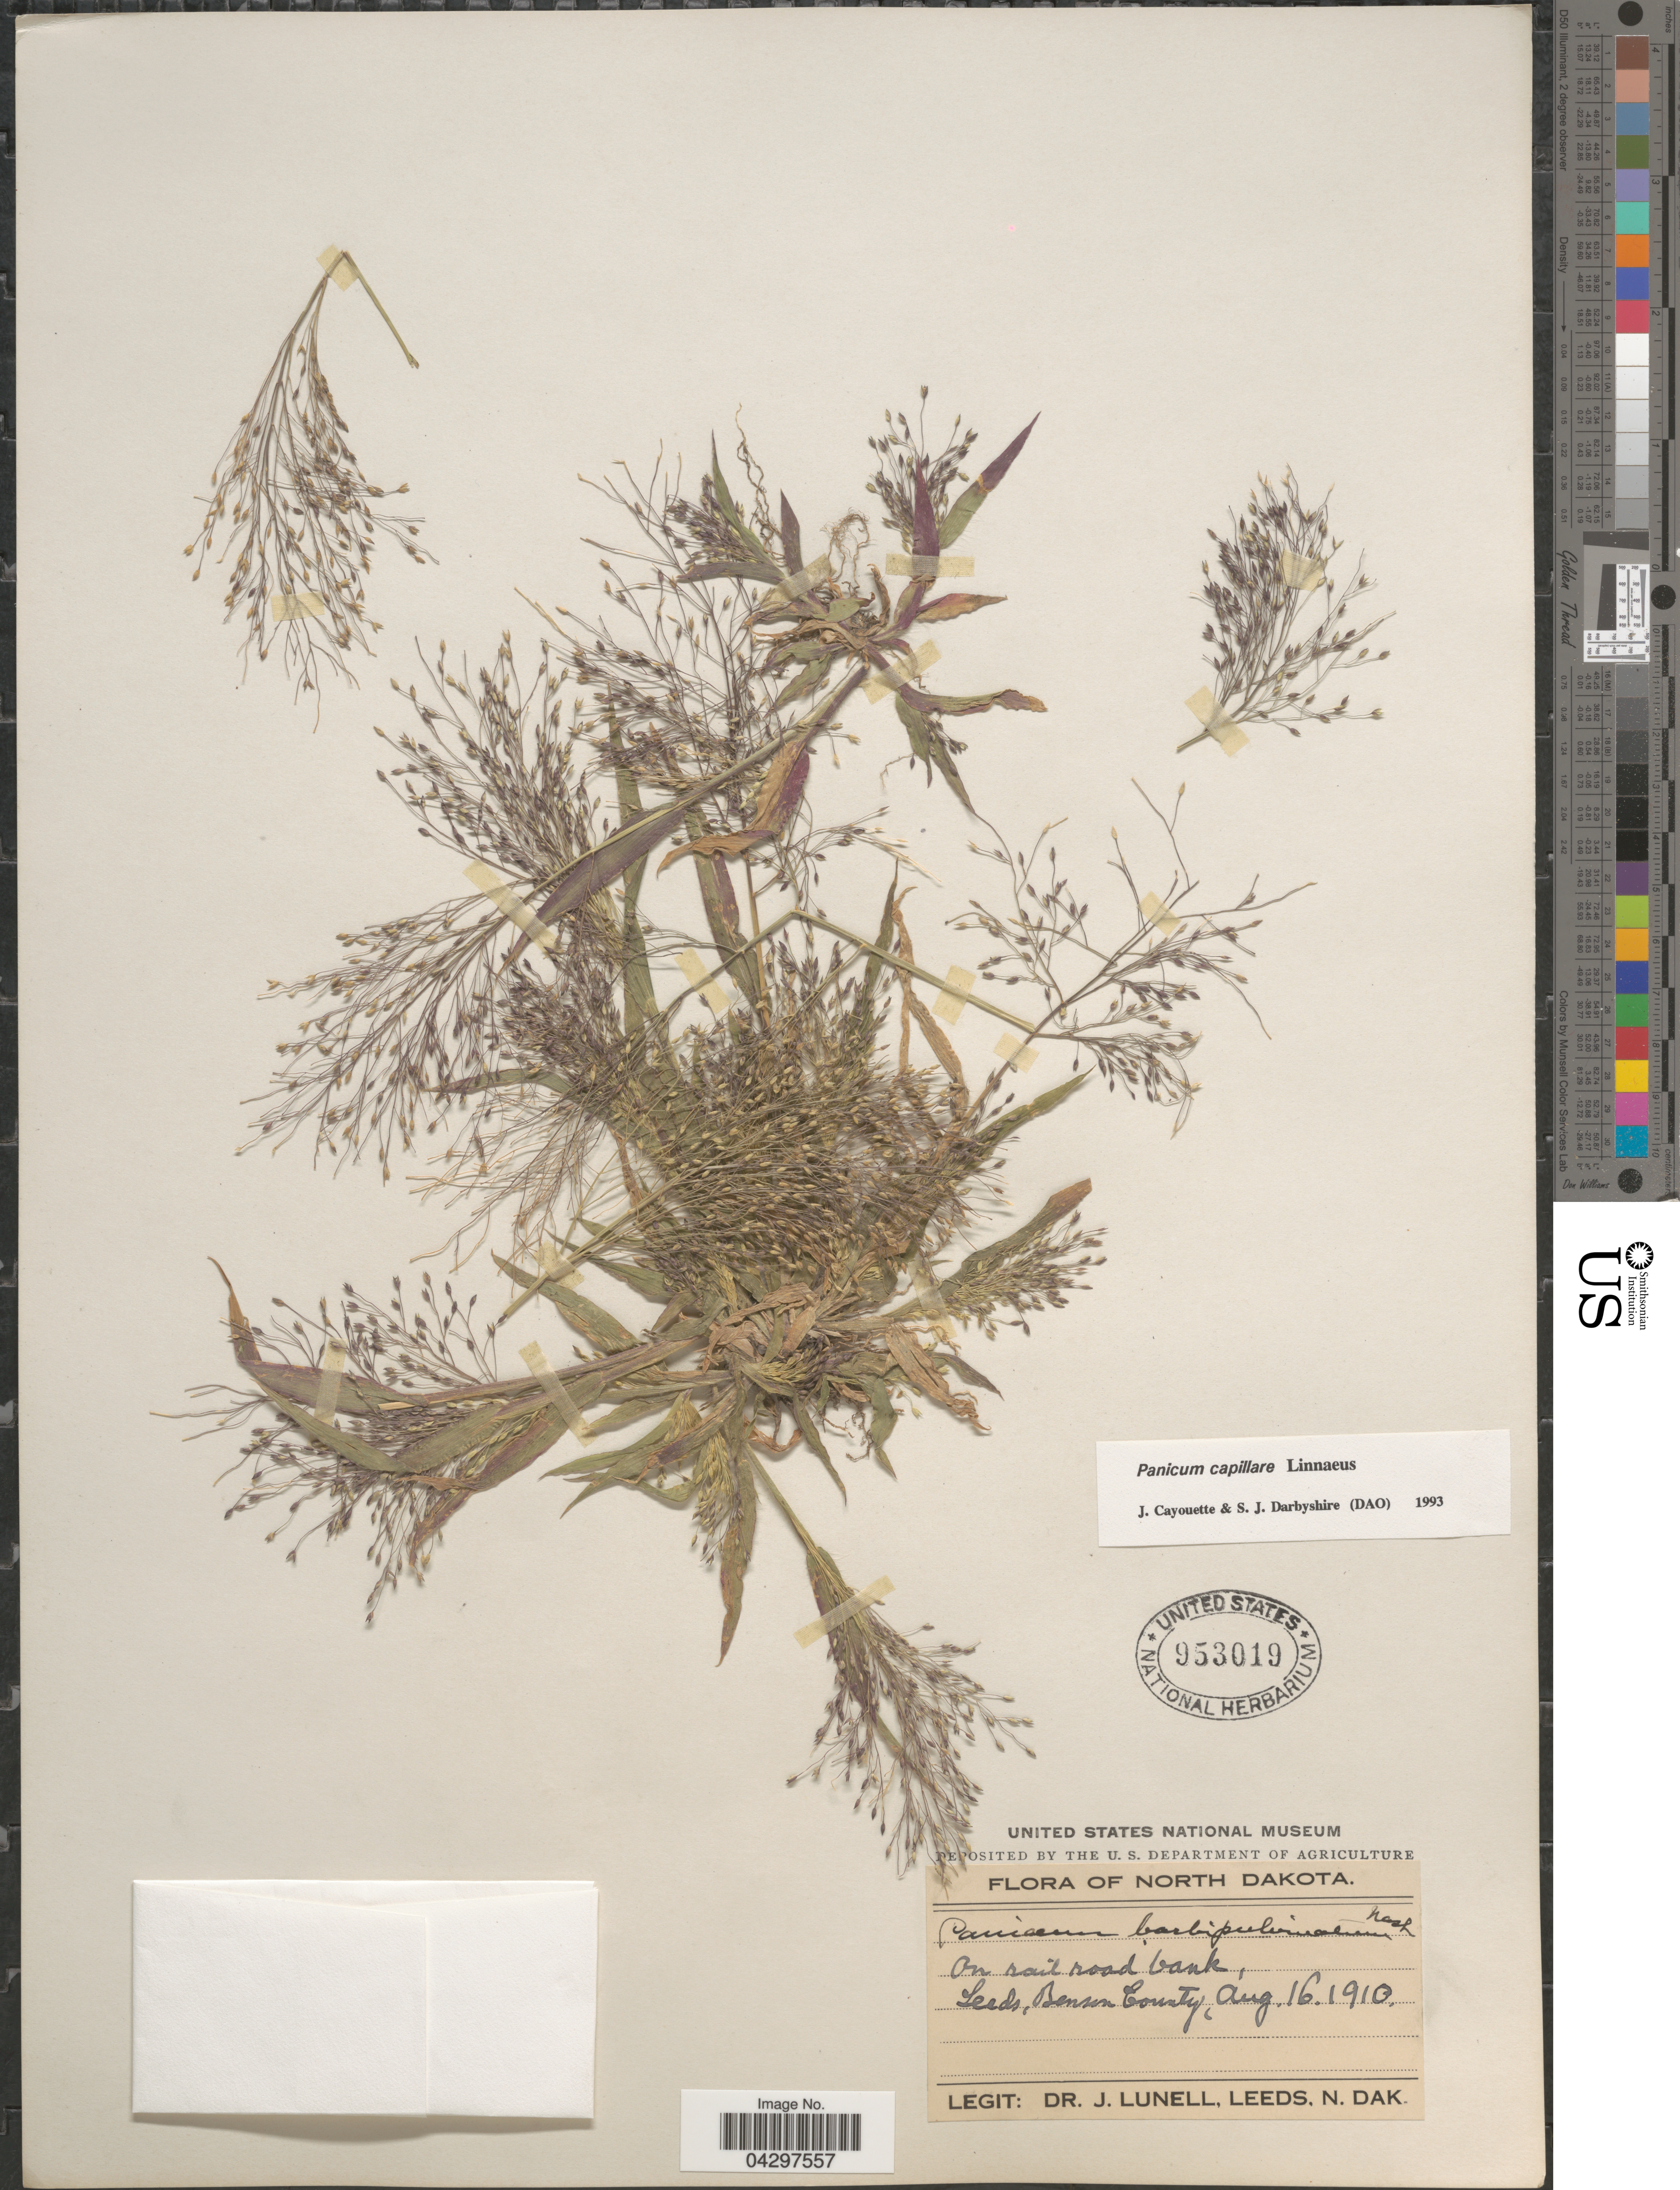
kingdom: Plantae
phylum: Tracheophyta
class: Liliopsida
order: Poales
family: Poaceae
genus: Panicum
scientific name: Panicum capillare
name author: L.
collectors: J. Lunell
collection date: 1910-08-16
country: United States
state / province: North Dakota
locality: On rail road bank, Leeds, Benson County.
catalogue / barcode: US 953019